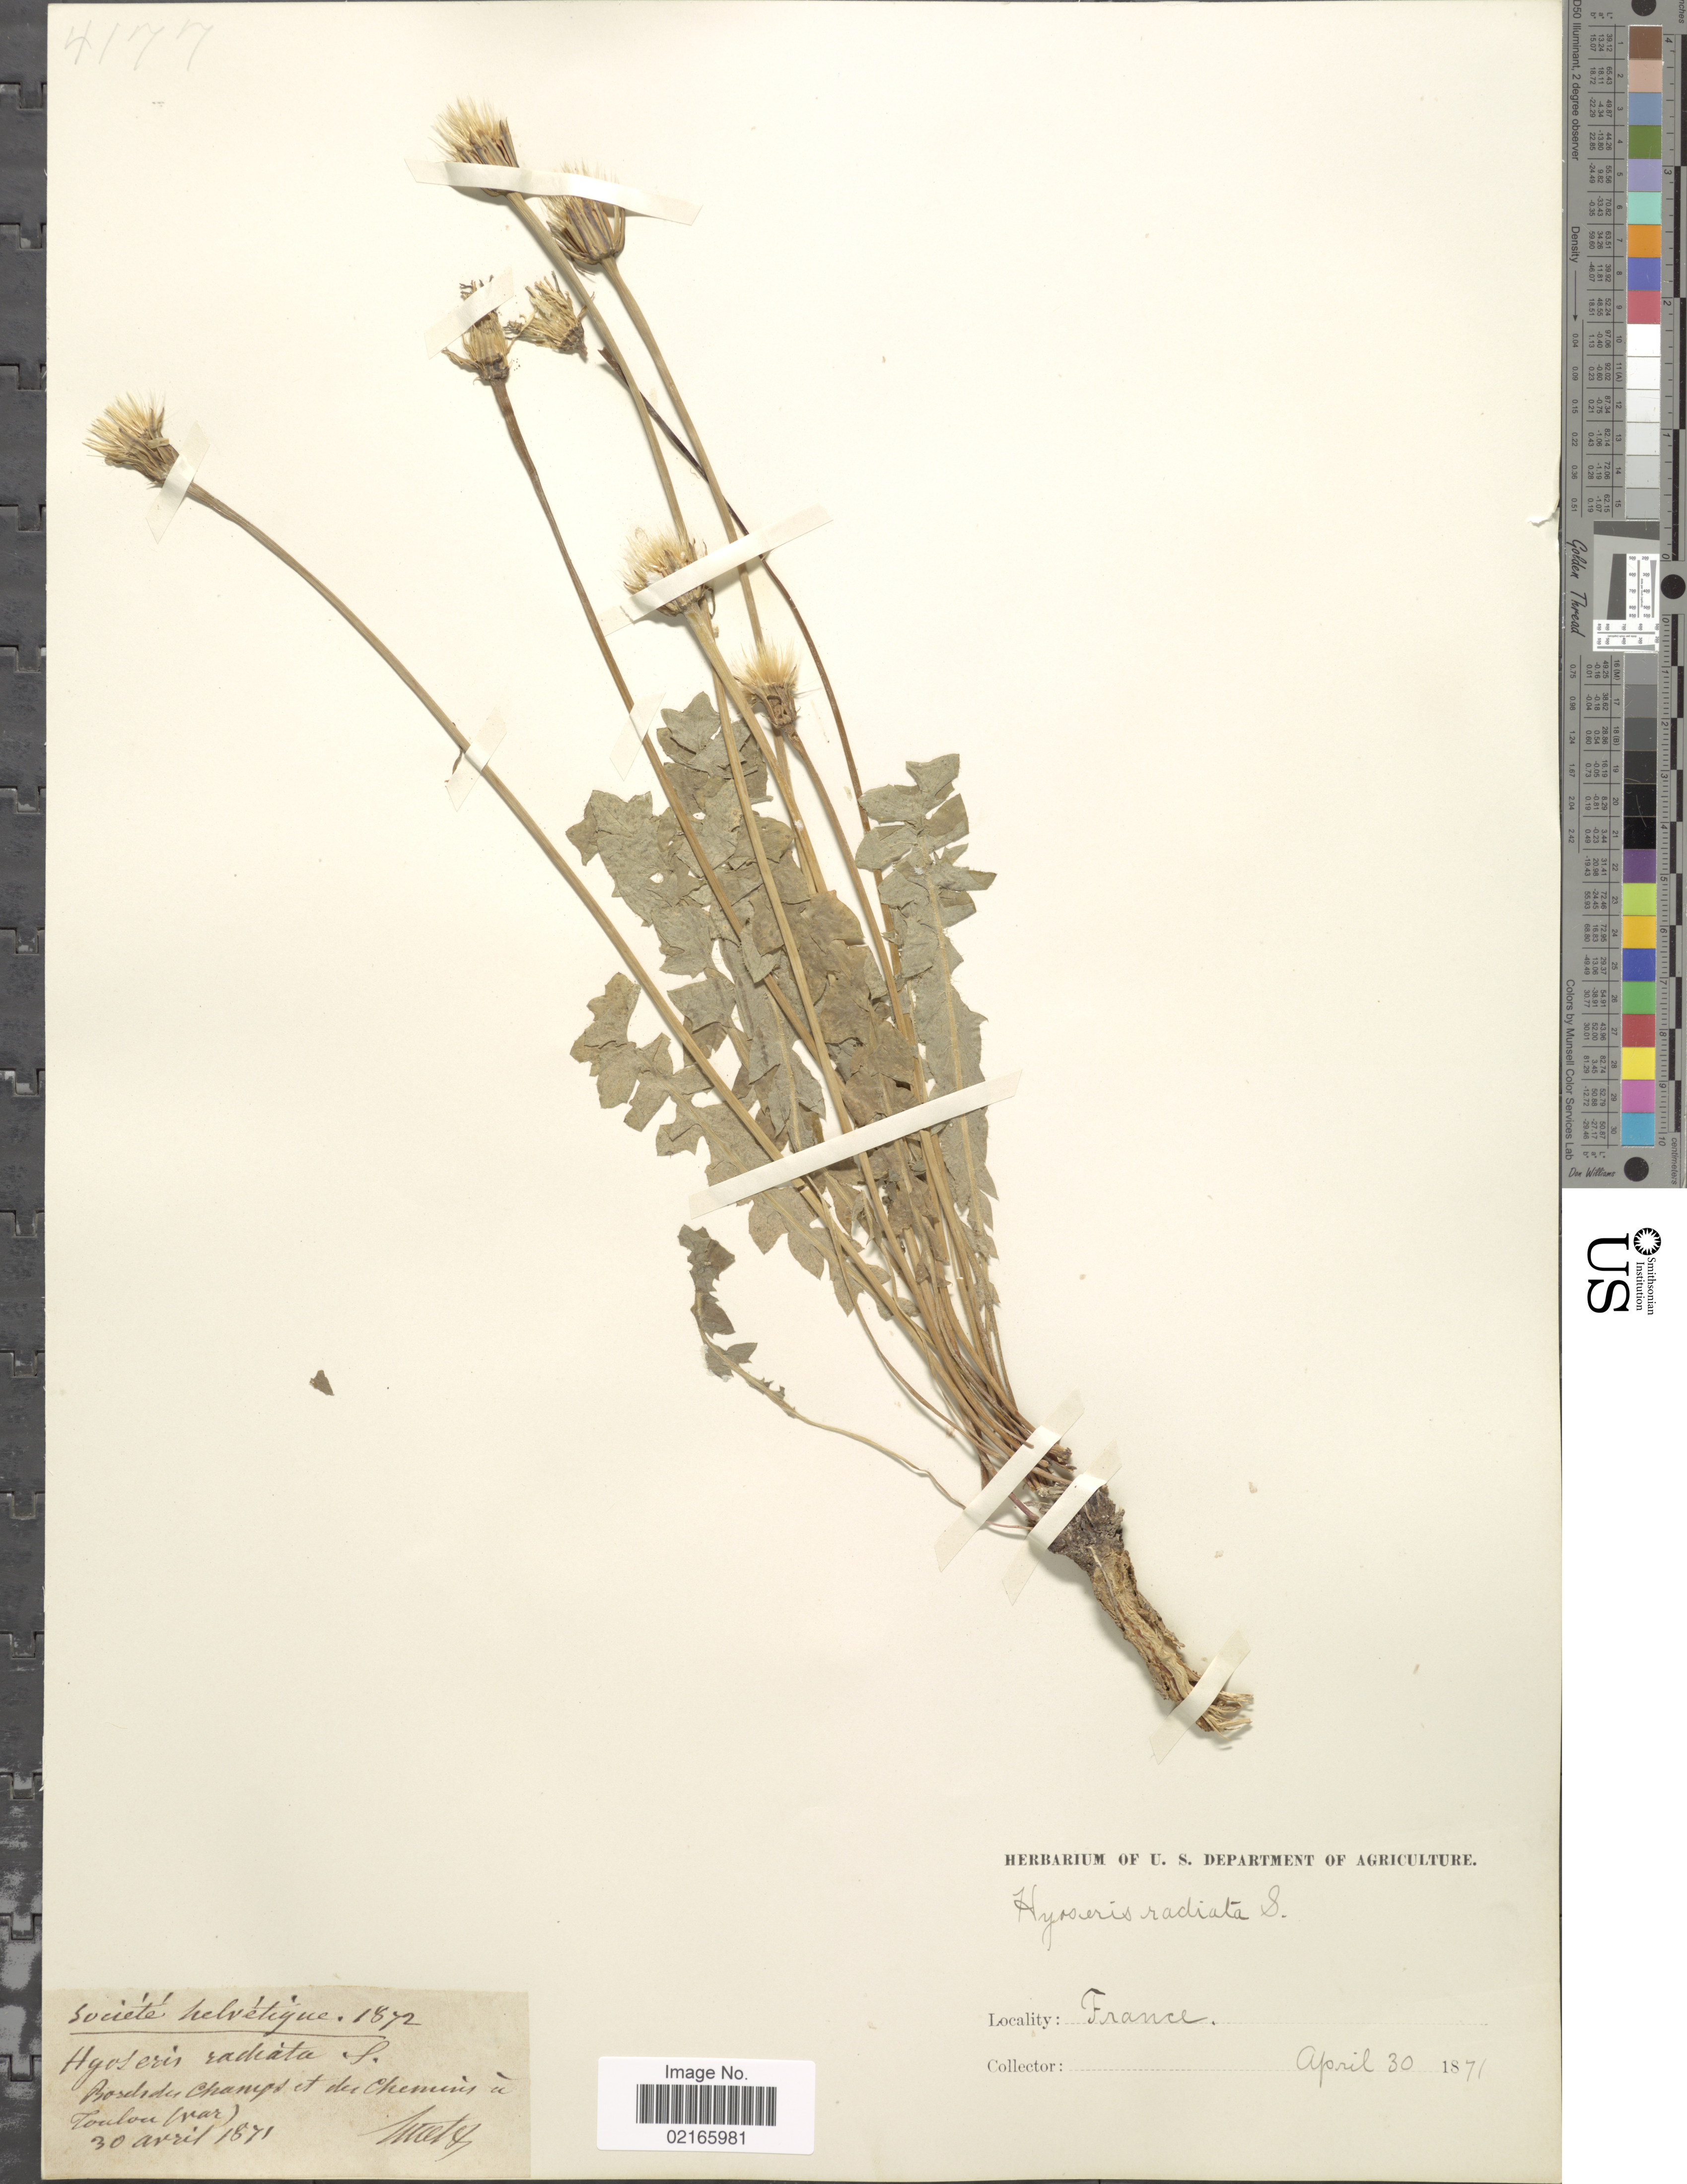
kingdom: Plantae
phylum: Tracheophyta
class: Magnoliopsida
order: Asterales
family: Asteraceae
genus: Hyoseris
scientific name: Hyoseris radiata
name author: L.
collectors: Huetz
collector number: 187*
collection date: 1871-04-30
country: France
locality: Boschade champse et dei Cheminus á Toulou Mar [interpreted]